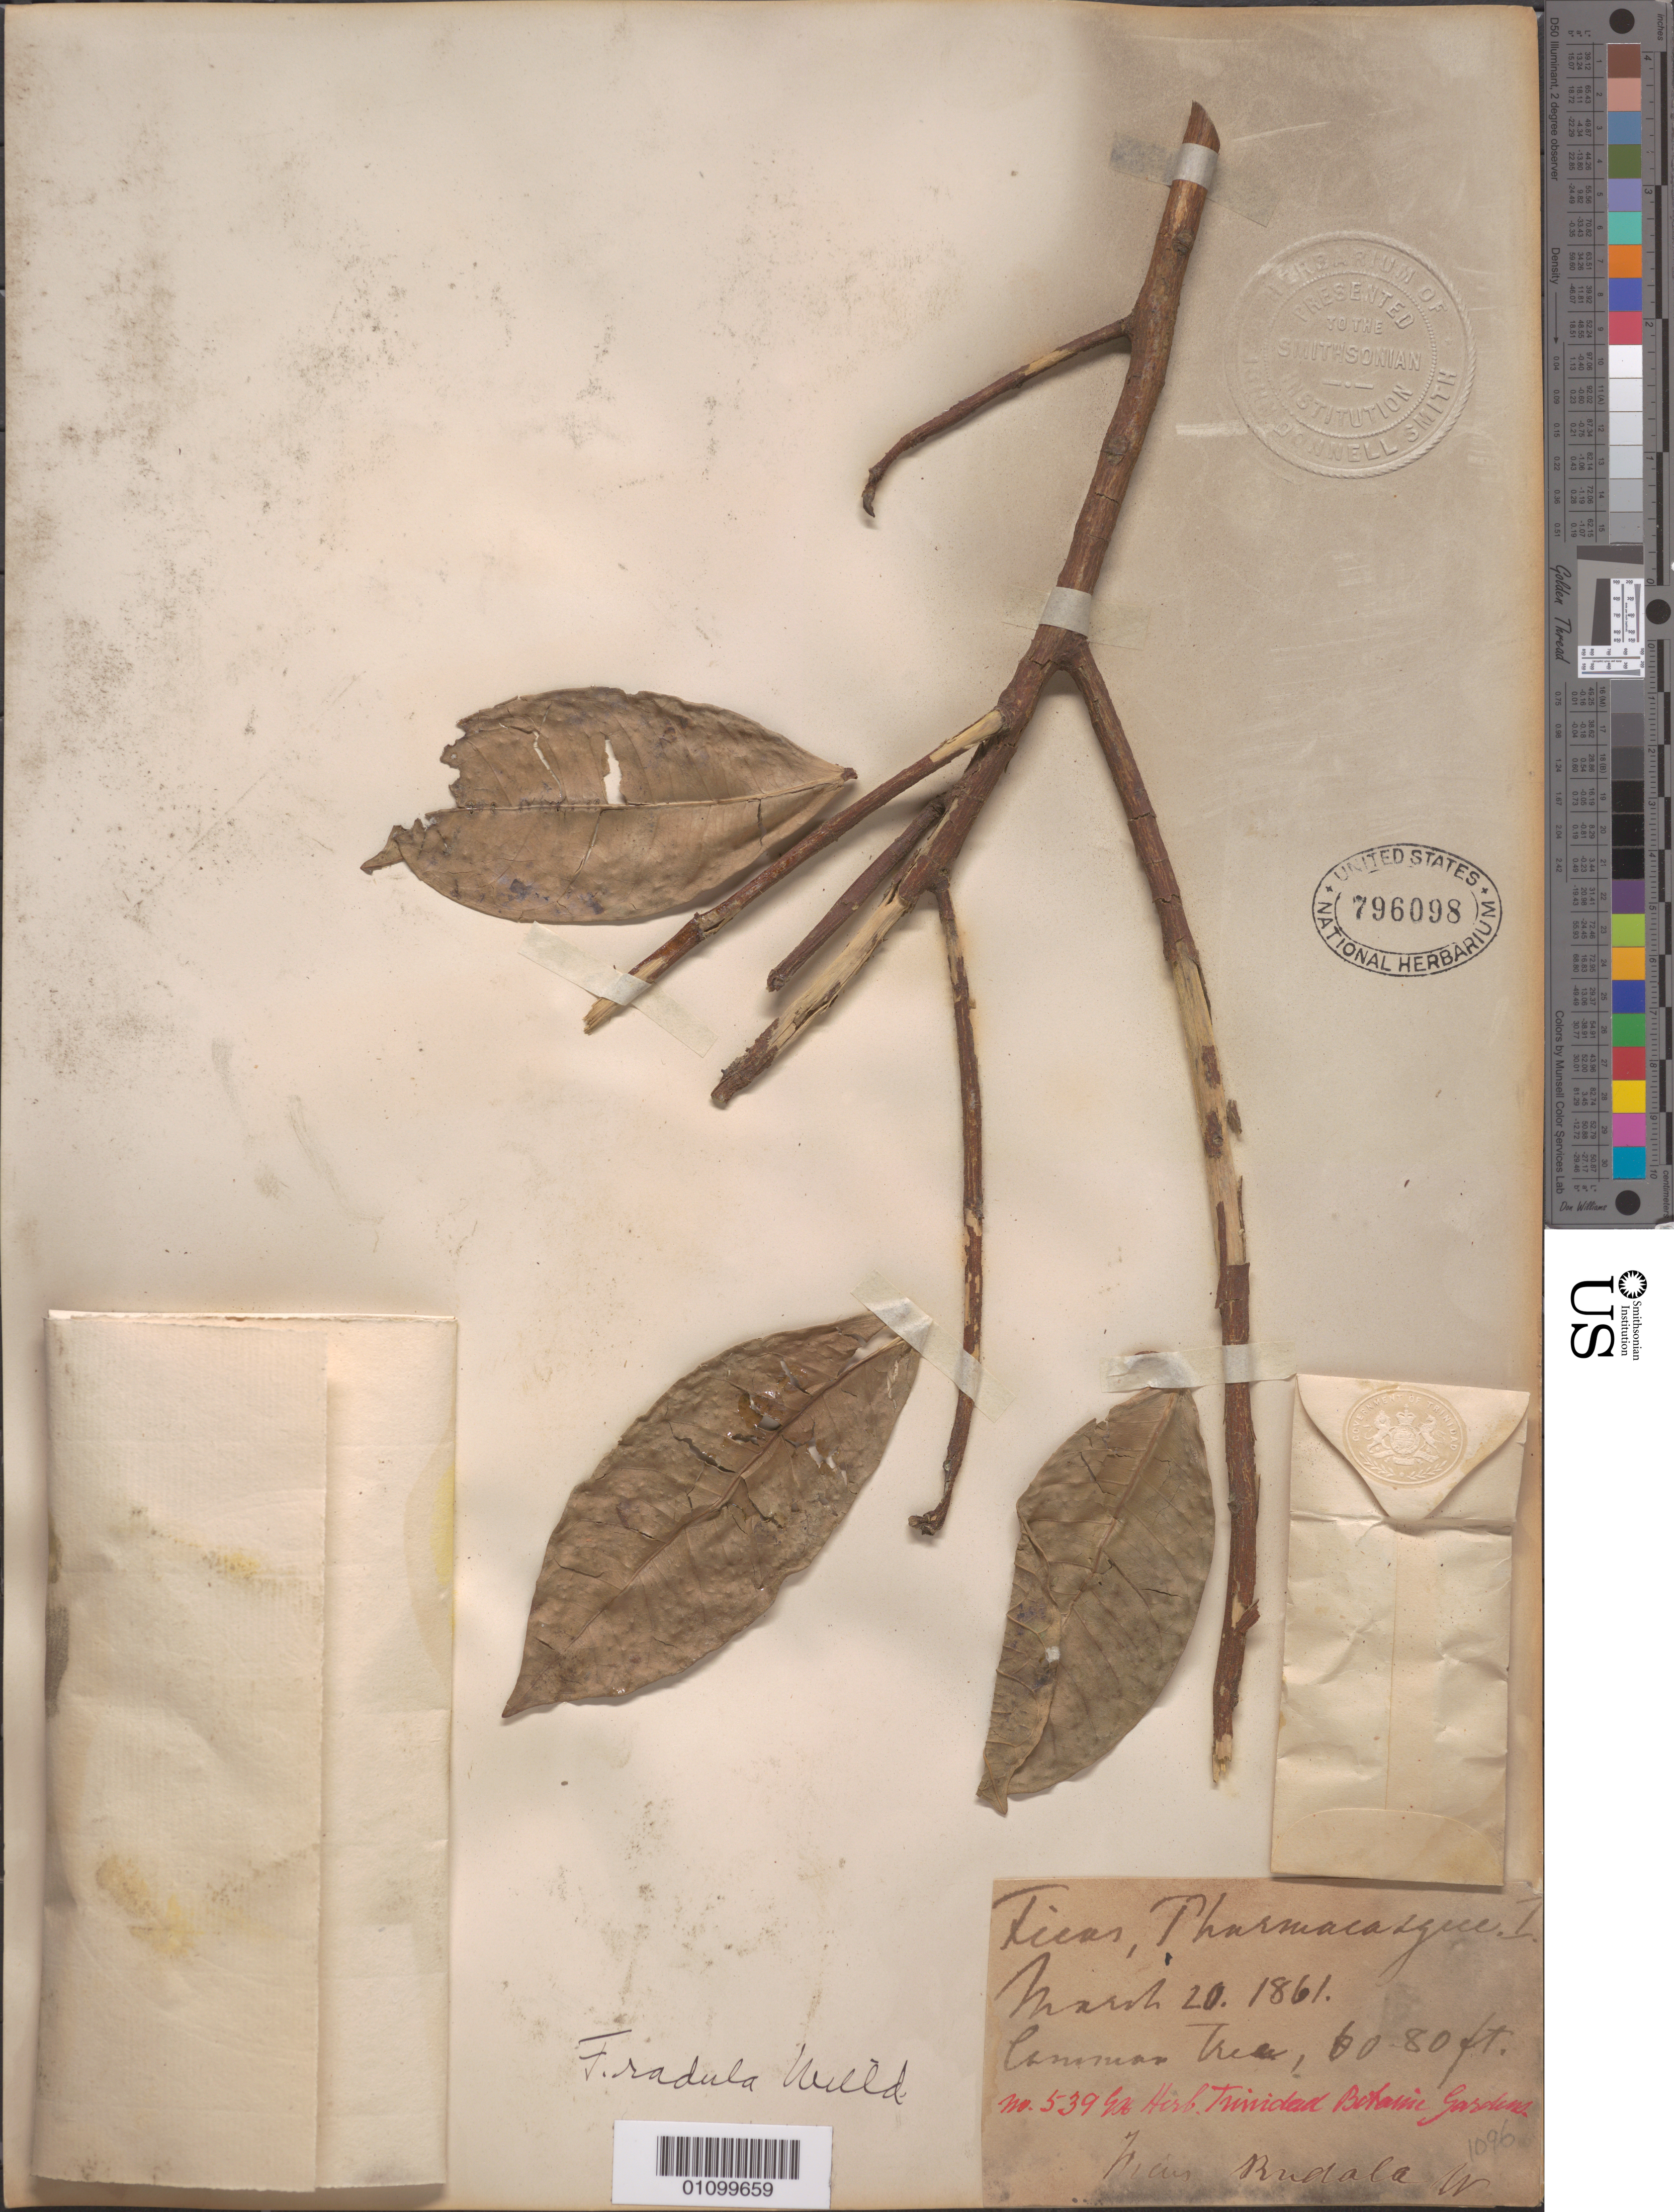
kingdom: Plantae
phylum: Tracheophyta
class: Magnoliopsida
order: Rosales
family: Moraceae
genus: Ficus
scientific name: Ficus radula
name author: Humb. & Bonpl. ex Willd.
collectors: ex herb. Bot. Gard. Trinidad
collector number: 539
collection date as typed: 20 Mar 1861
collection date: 1861-03-20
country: Trinidad and Tobago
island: Trinidad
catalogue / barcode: US 796098